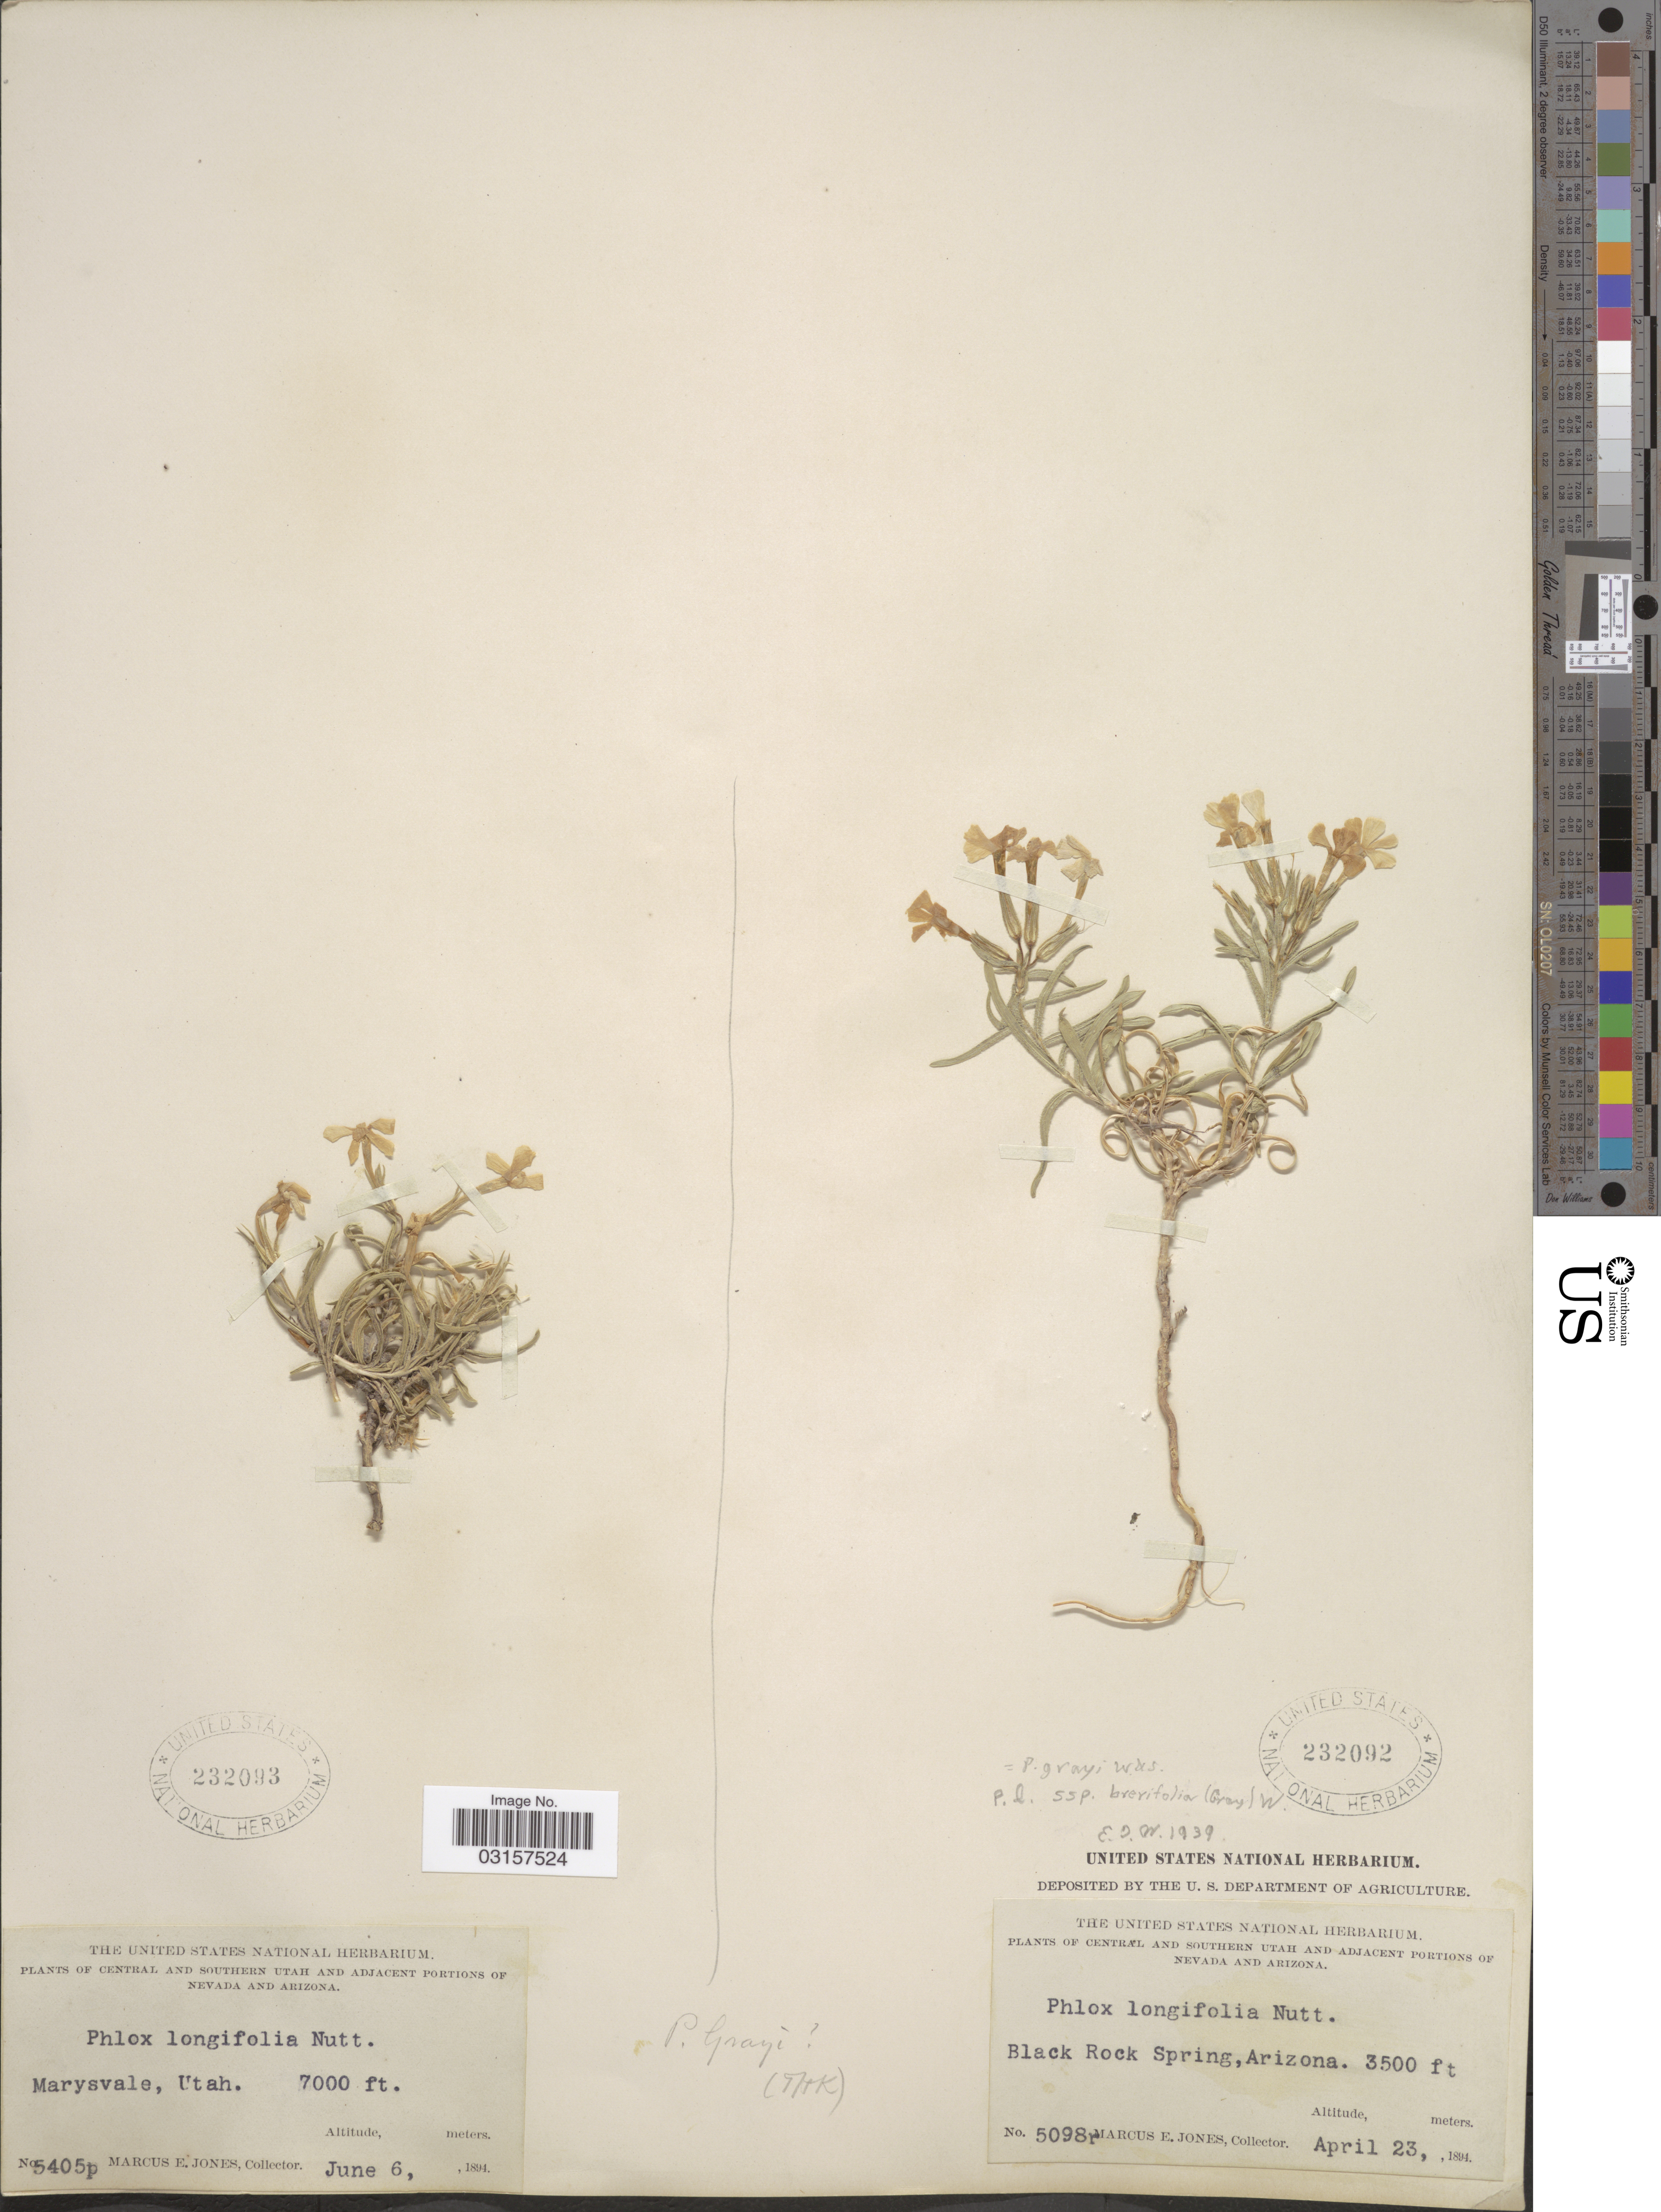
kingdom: Plantae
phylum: Tracheophyta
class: Magnoliopsida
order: Ericales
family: Polemoniaceae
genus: Phlox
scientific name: Phlox longifolia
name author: Nutt.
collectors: M. E. Jones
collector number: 5405p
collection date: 1894-06-06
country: United States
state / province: Utah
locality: Central and Southern Utah, Marysvale.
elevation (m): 2134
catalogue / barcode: US 232093